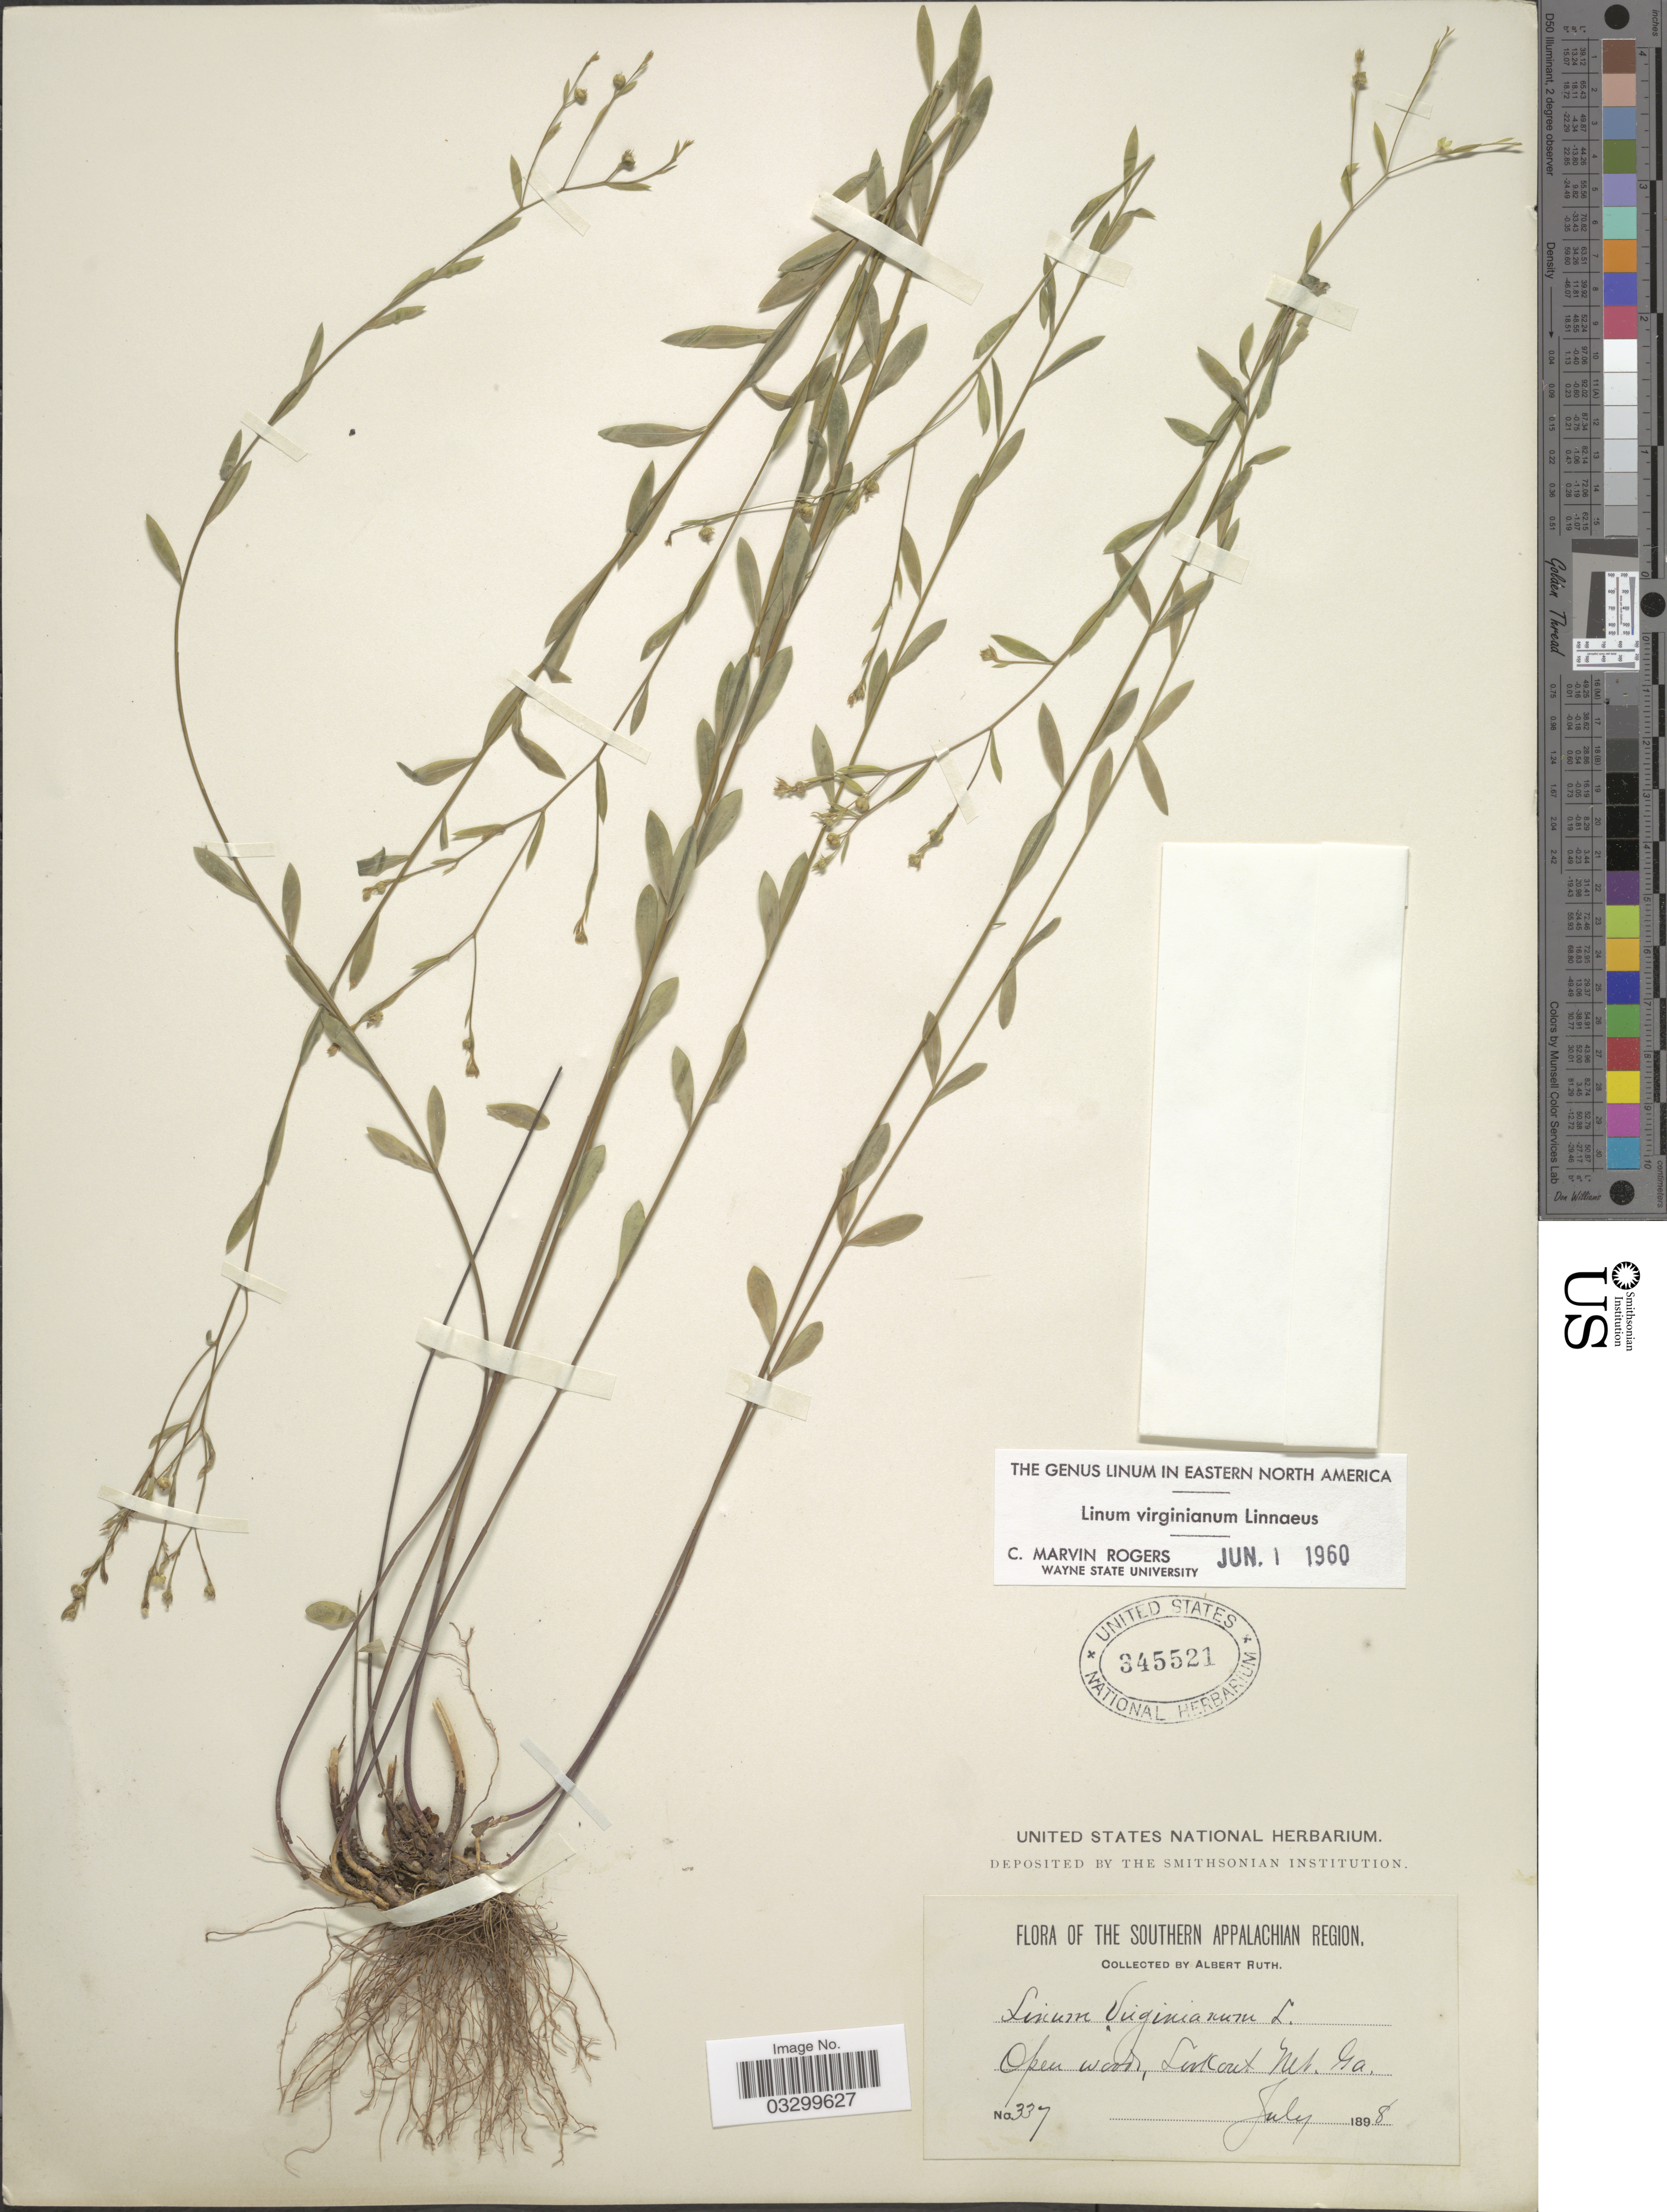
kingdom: Plantae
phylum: Tracheophyta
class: Magnoliopsida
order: Malpighiales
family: Linaceae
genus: Linum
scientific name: Linum virginianum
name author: L.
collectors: A. Ruth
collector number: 337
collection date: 1898-07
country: United States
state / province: Georgia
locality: The Southern Appalachian Region, Lookout Mt.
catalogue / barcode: US 345521